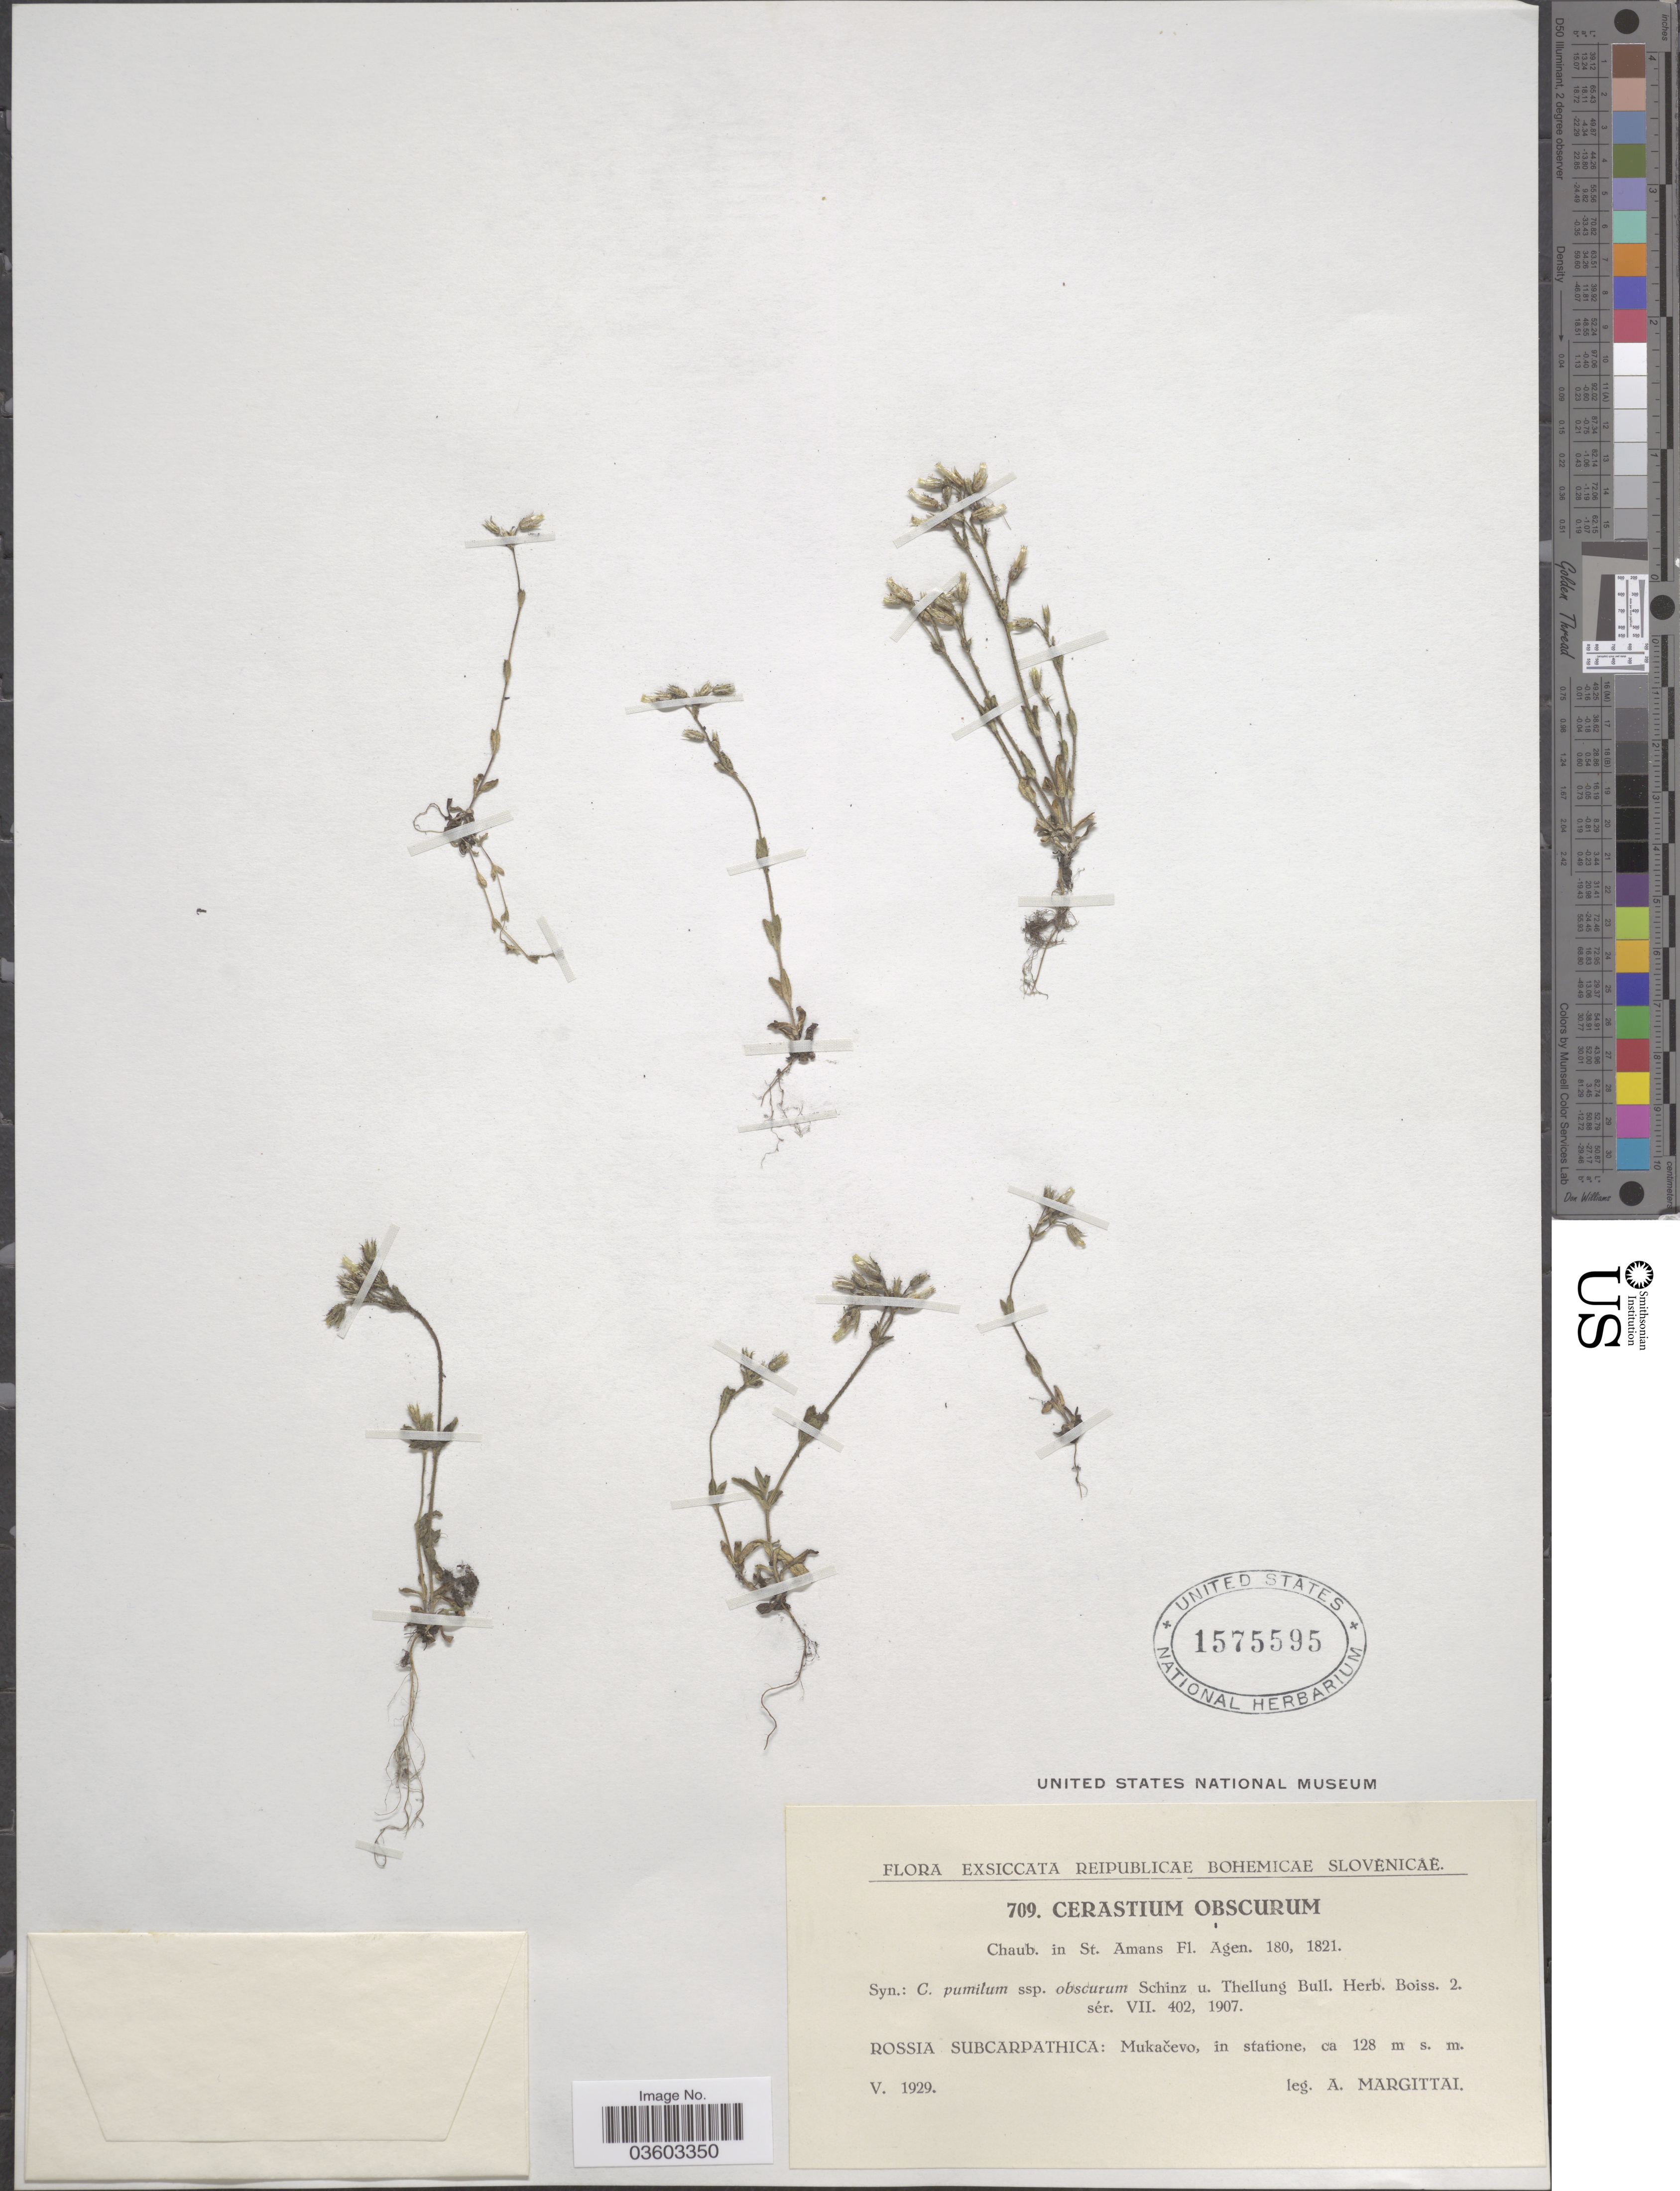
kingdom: Plantae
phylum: Tracheophyta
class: Magnoliopsida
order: Caryophyllales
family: Caryophyllaceae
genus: Cerastium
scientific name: Cerastium obscurum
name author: Chaub.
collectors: A. Margittal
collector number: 709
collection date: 1929-05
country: Ukraine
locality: Rossia Subcarpathica: Mukačevo, in statione.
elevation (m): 128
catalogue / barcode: US 1575595